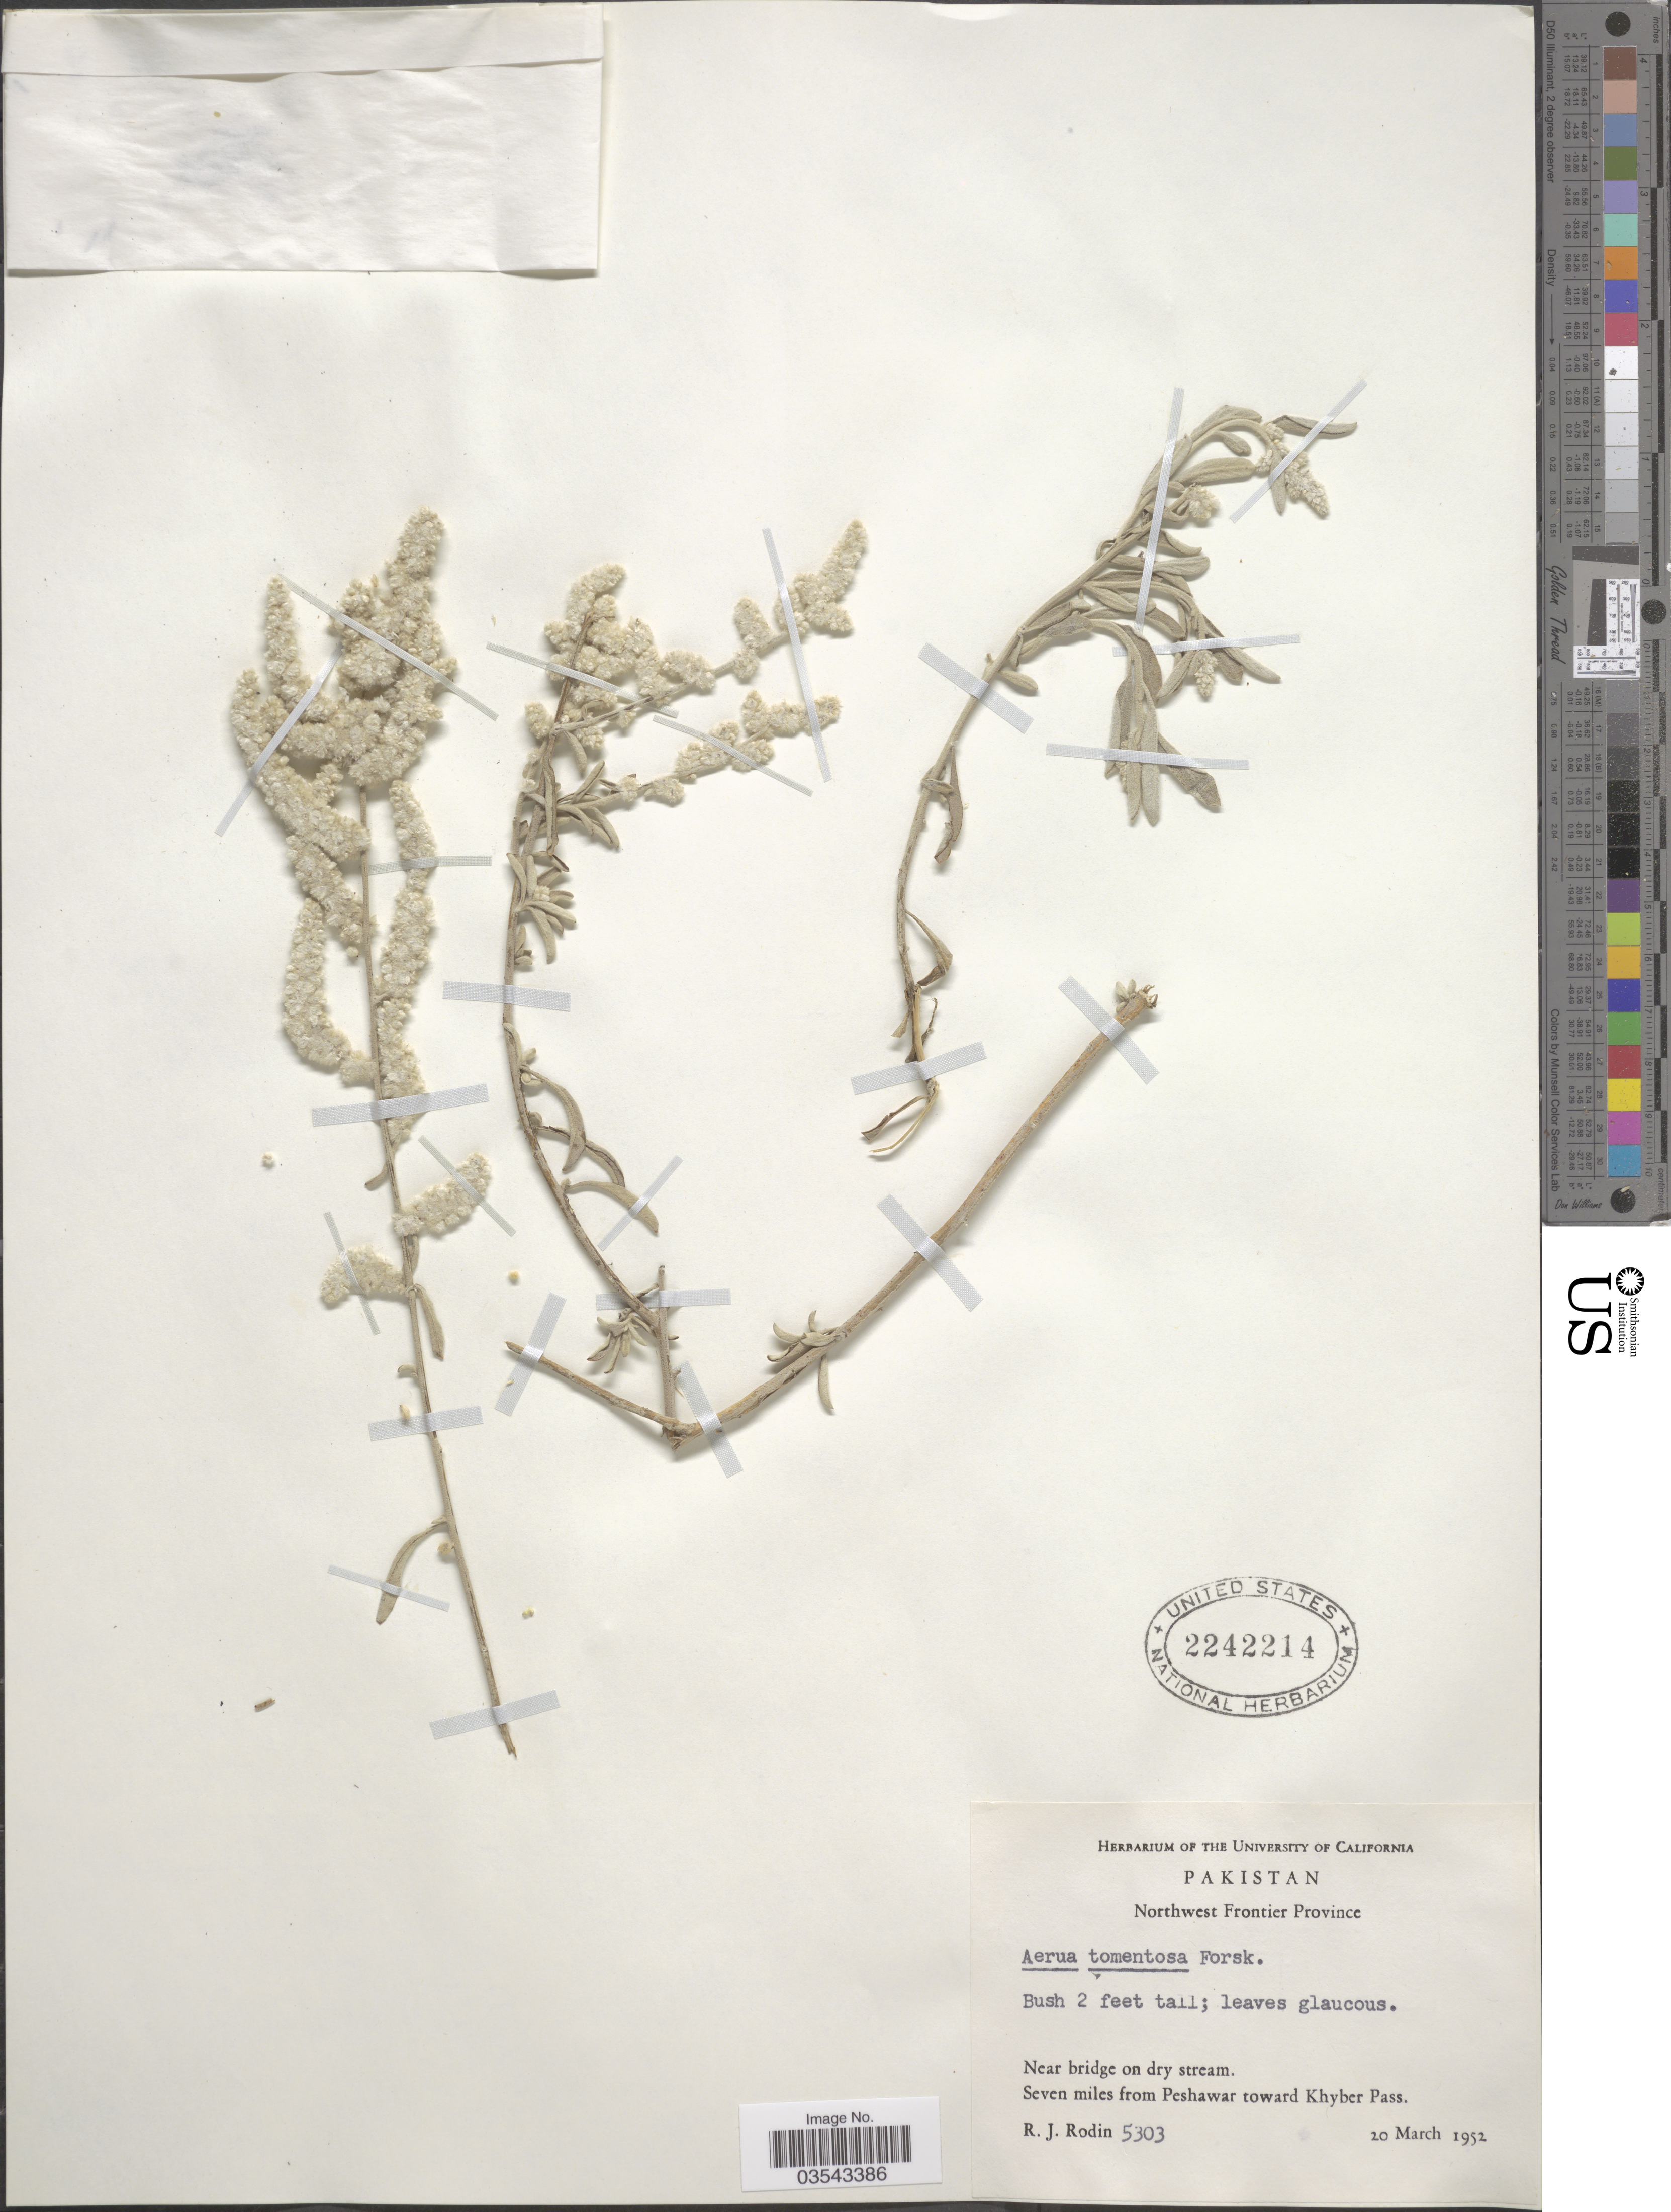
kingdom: Plantae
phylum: Tracheophyta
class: Magnoliopsida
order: Caryophyllales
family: Amaranthaceae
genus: Aerva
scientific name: Aerva javanica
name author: (Burm. f.) Juss. ex Schult.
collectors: R. J. Rodin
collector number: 5303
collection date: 1952-03-20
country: Pakistan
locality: Northwest Frontier Province. Near bridge on dry stream. Seven miles from Peshawar toward Khyber Pass.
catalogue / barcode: US 2242214